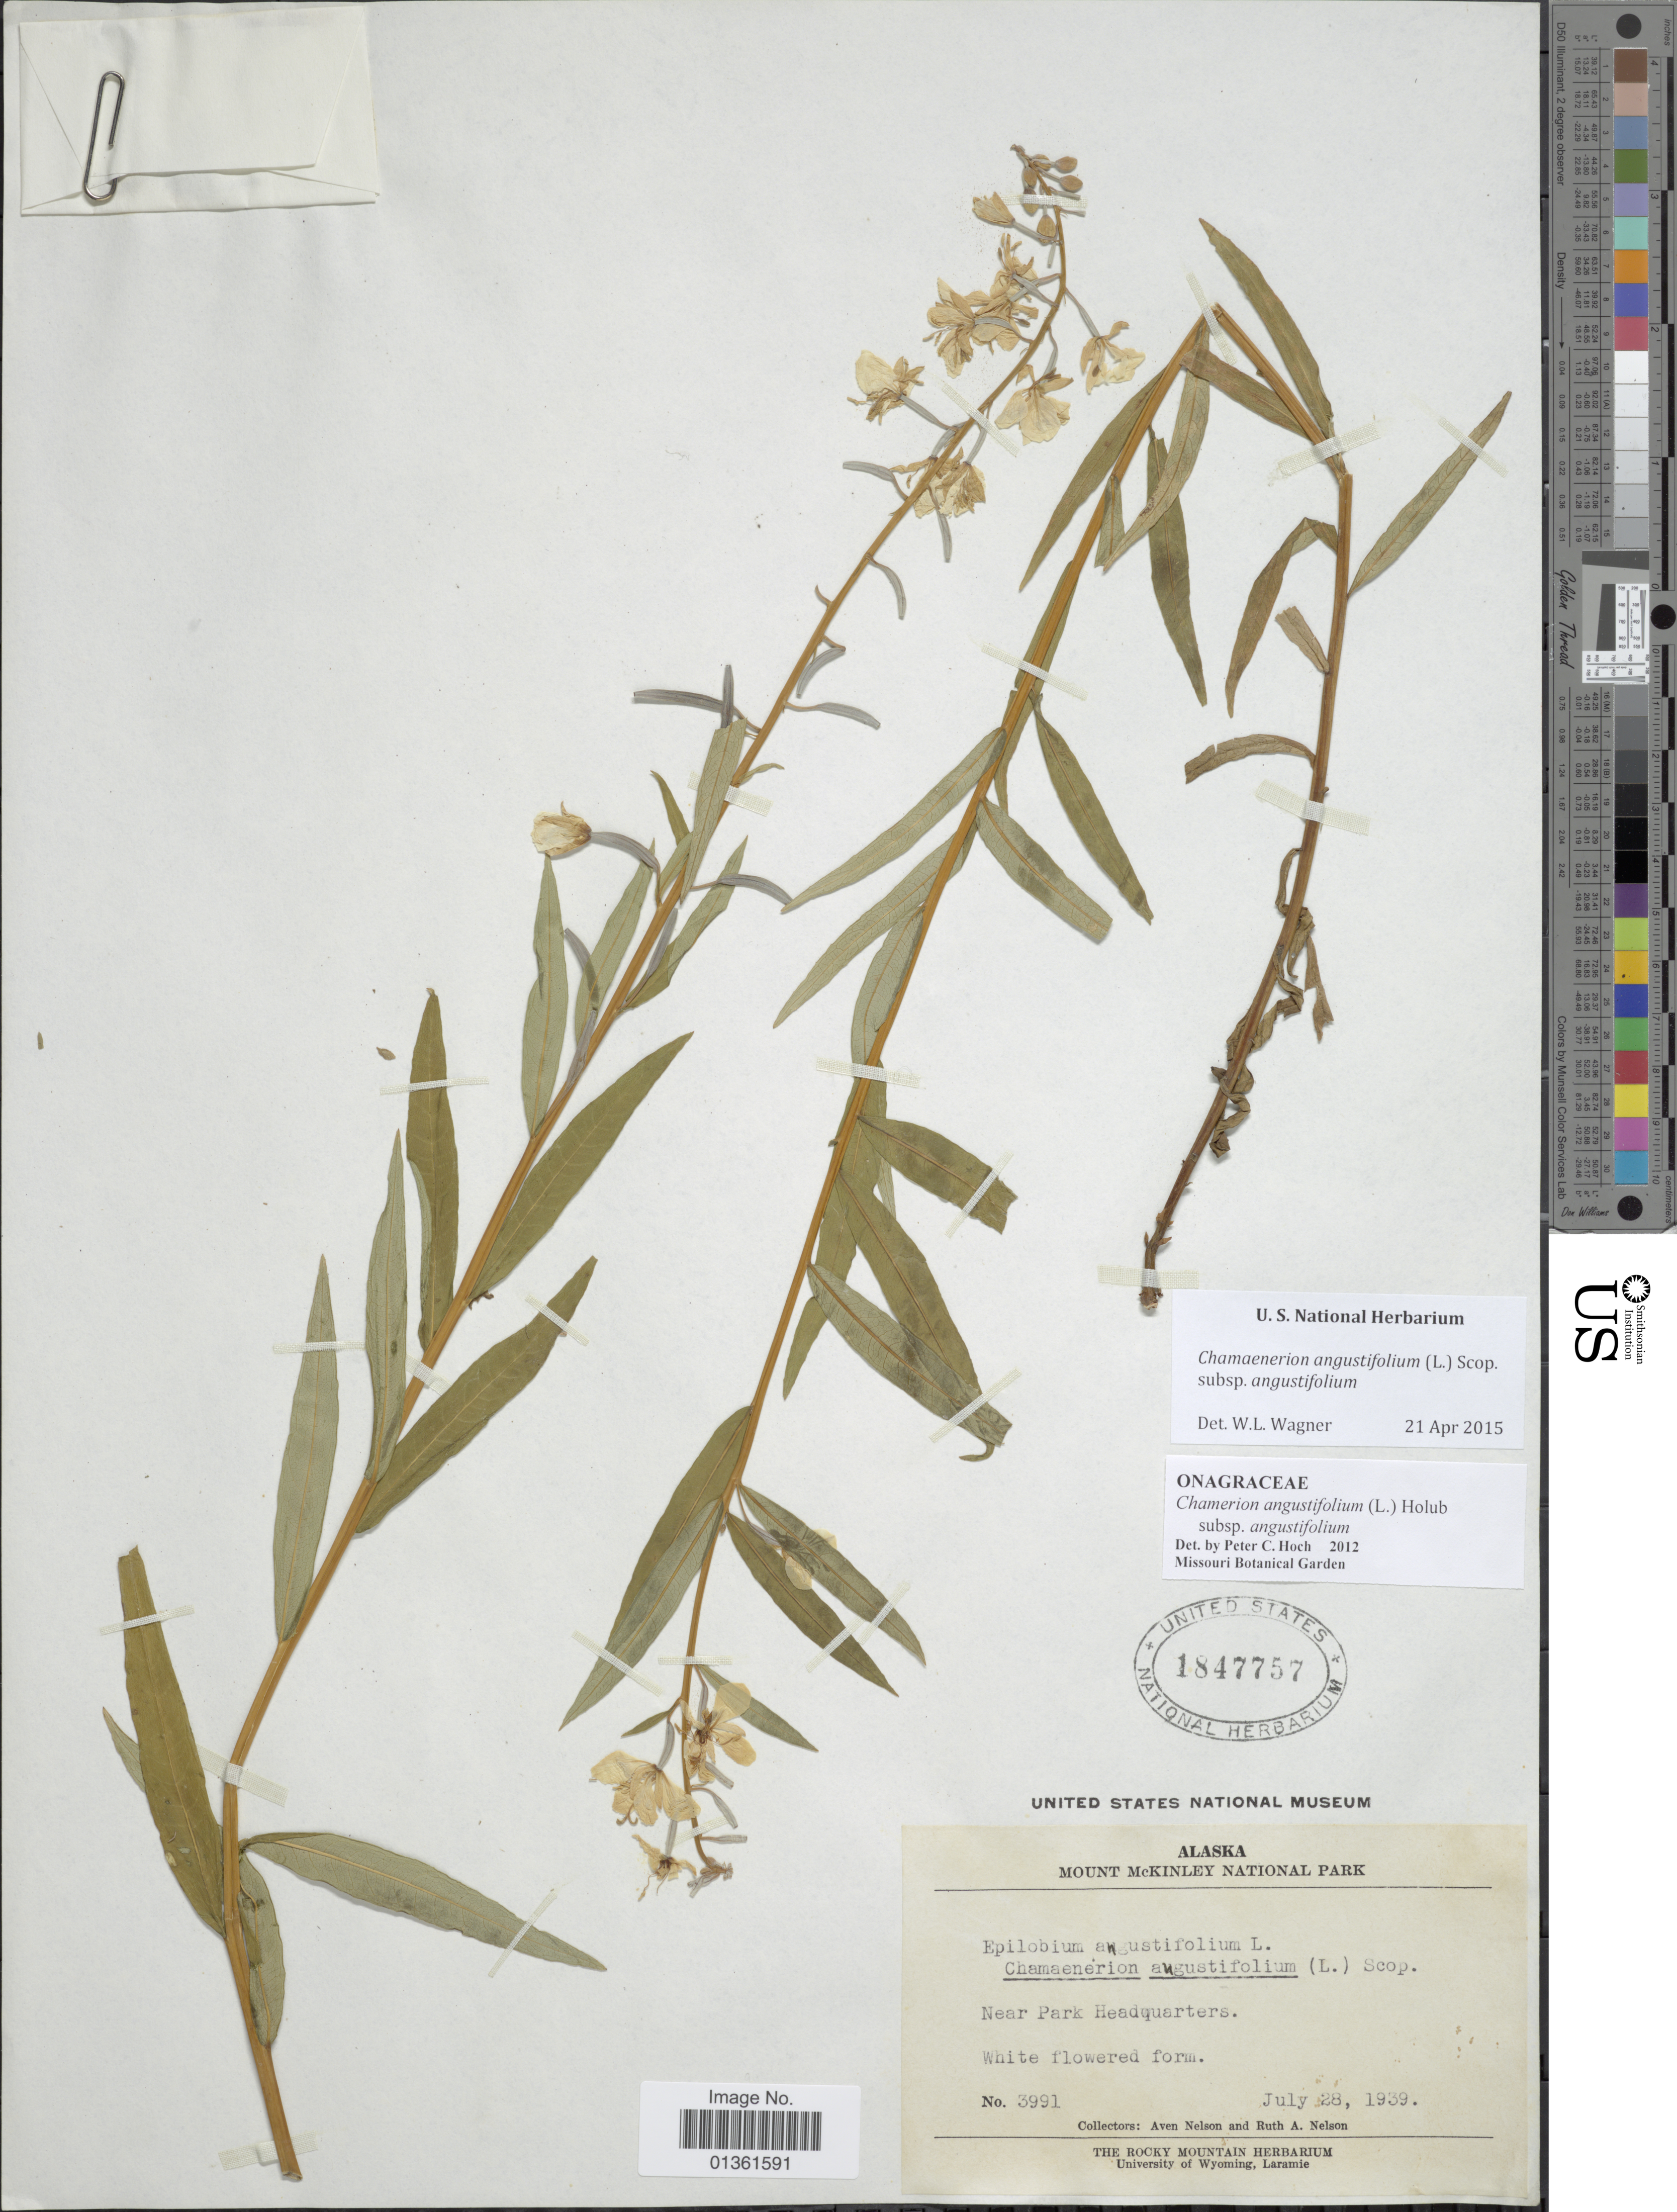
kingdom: Plantae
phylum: Tracheophyta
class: Magnoliopsida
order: Myrtales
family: Onagraceae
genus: Chamaenerion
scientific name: Chamaenerion angustifolium subsp. angustifolium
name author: (L.) Scop.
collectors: A. Nelson & R. A. Nelson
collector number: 3991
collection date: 1939-07-28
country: United States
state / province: Alaska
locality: Mount McKinley National Park. Near Park Headquarters.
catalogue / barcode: US 1847757